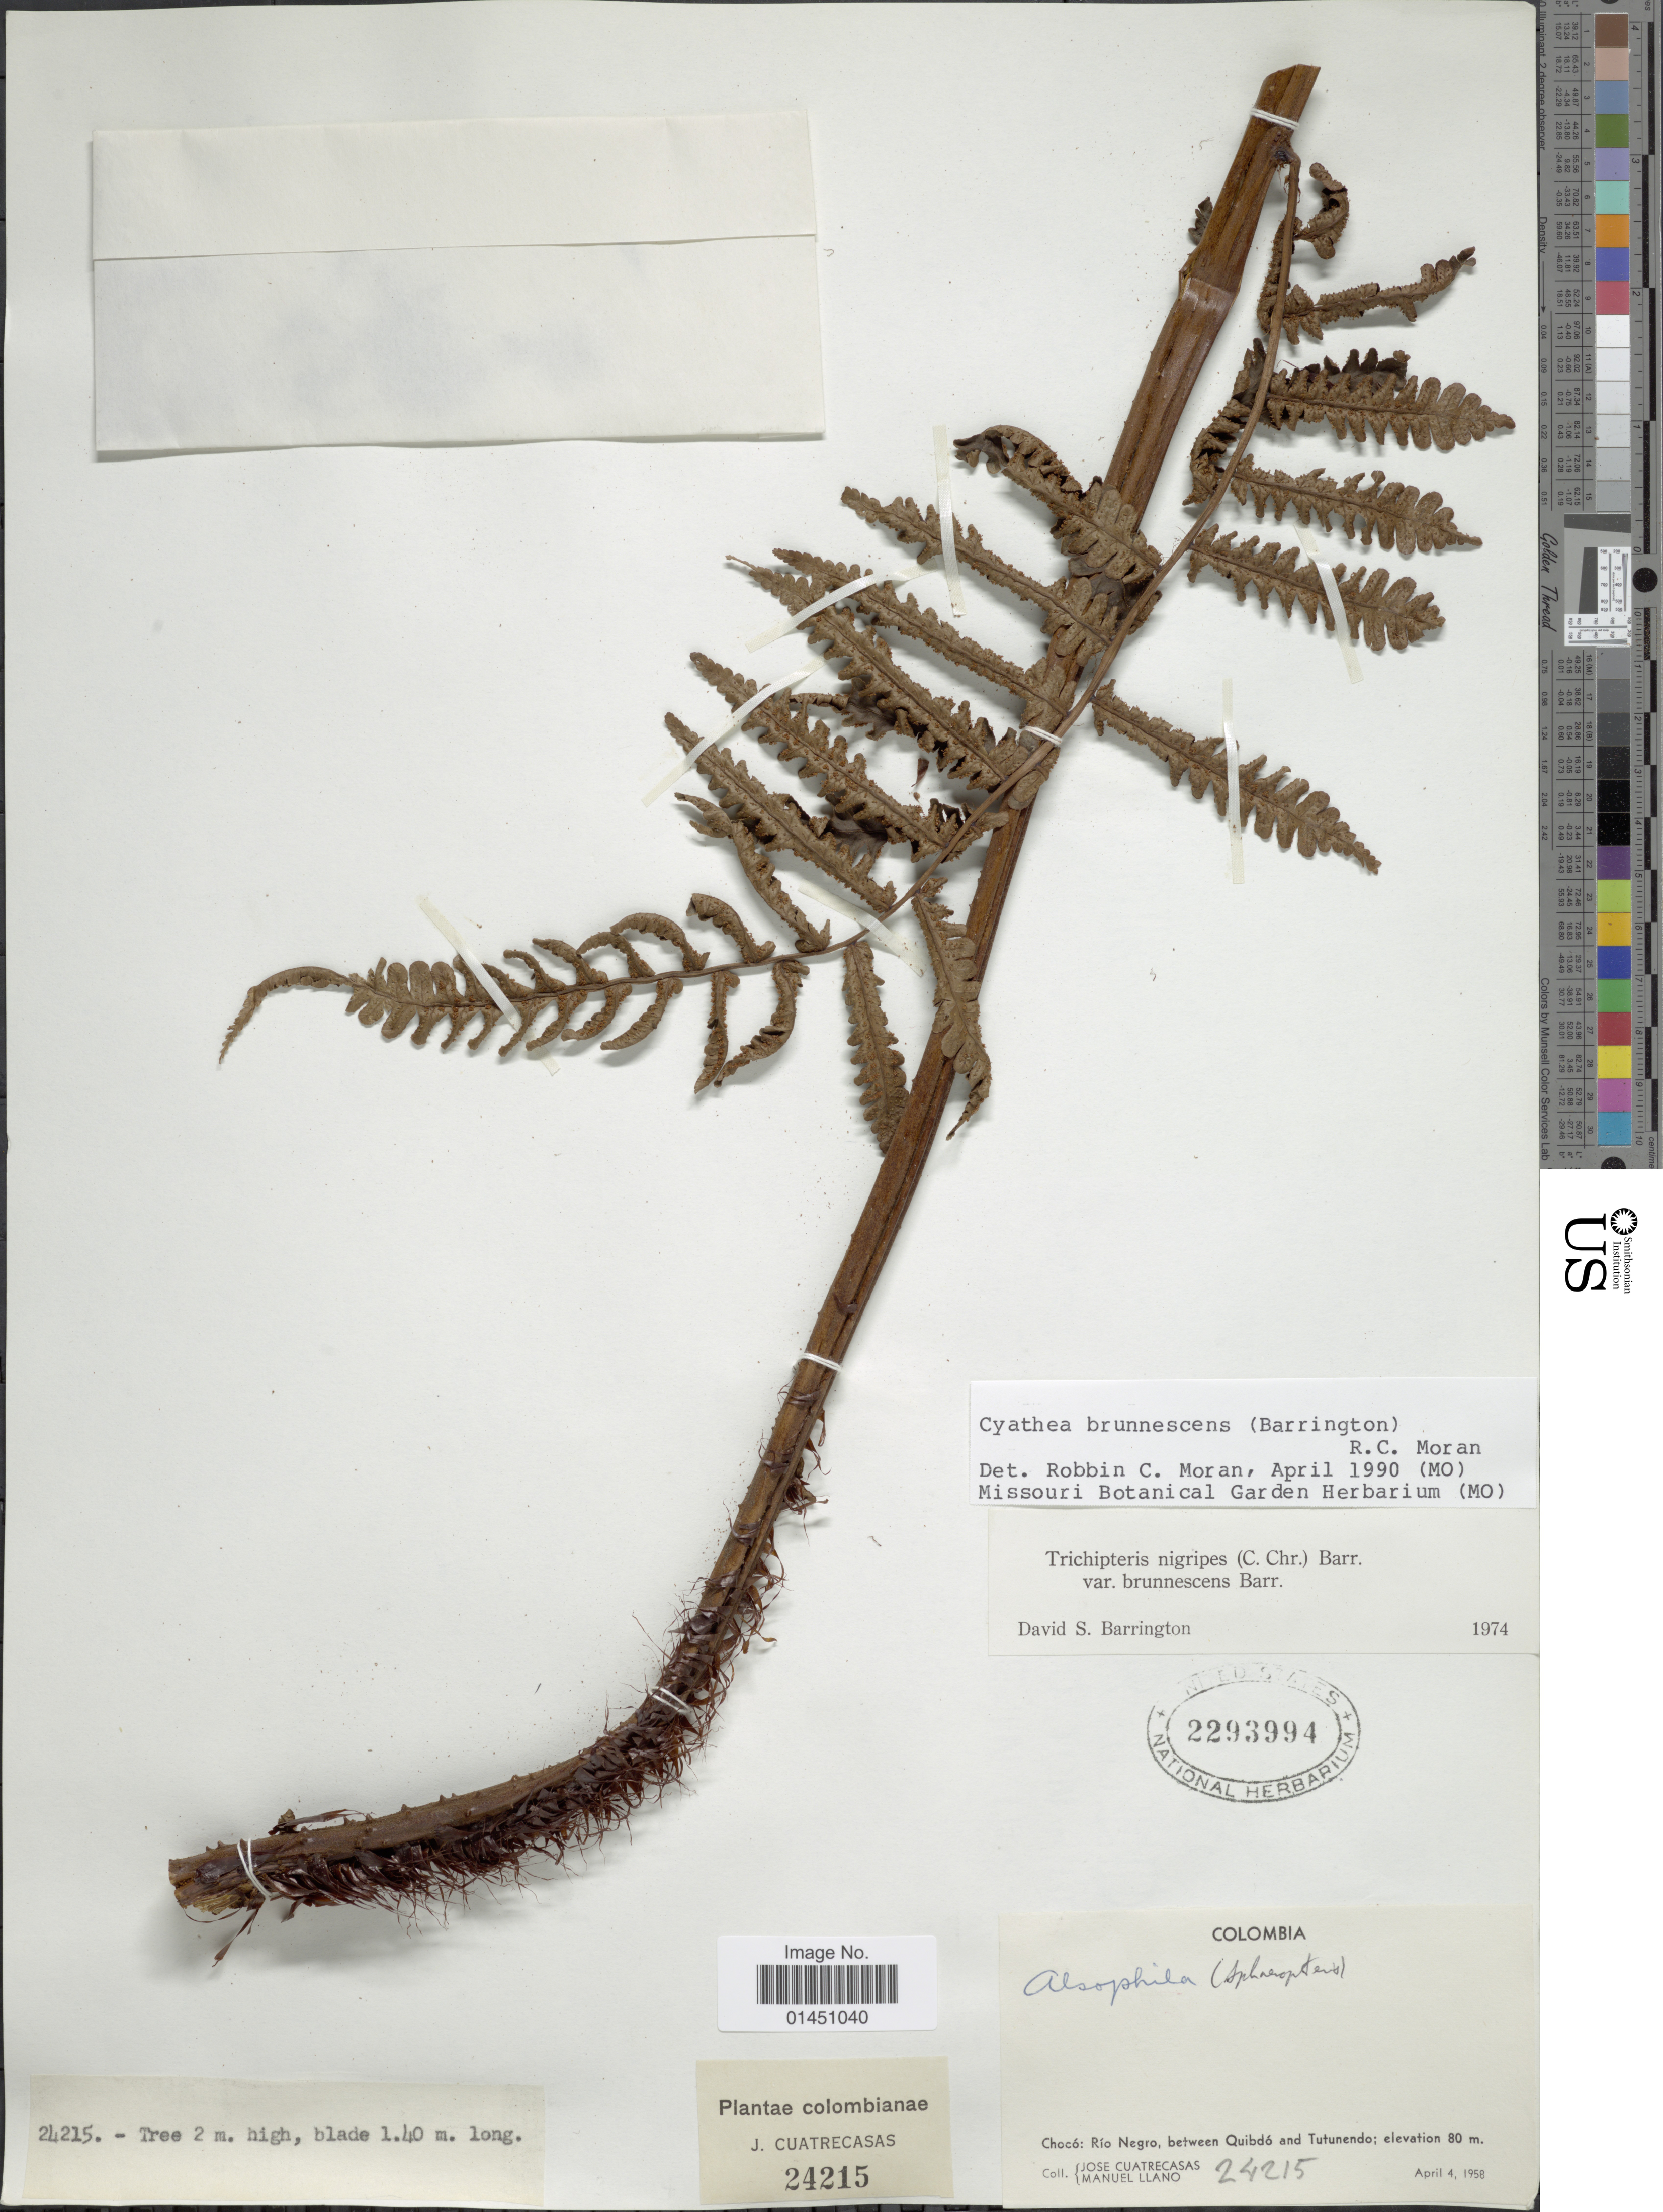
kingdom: Plantae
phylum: Tracheophyta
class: Polypodiopsida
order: Cyatheales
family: Cyatheaceae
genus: Cyathea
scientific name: Cyathea brunnescens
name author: (Barrington) R.C. Moran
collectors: J. Cuatrecasas & M. d. Llano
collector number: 24215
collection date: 1958-04-04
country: Colombia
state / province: Chocó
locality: Rio Negro, between Quibdo and Tutunendo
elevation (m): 80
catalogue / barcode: US 2293994